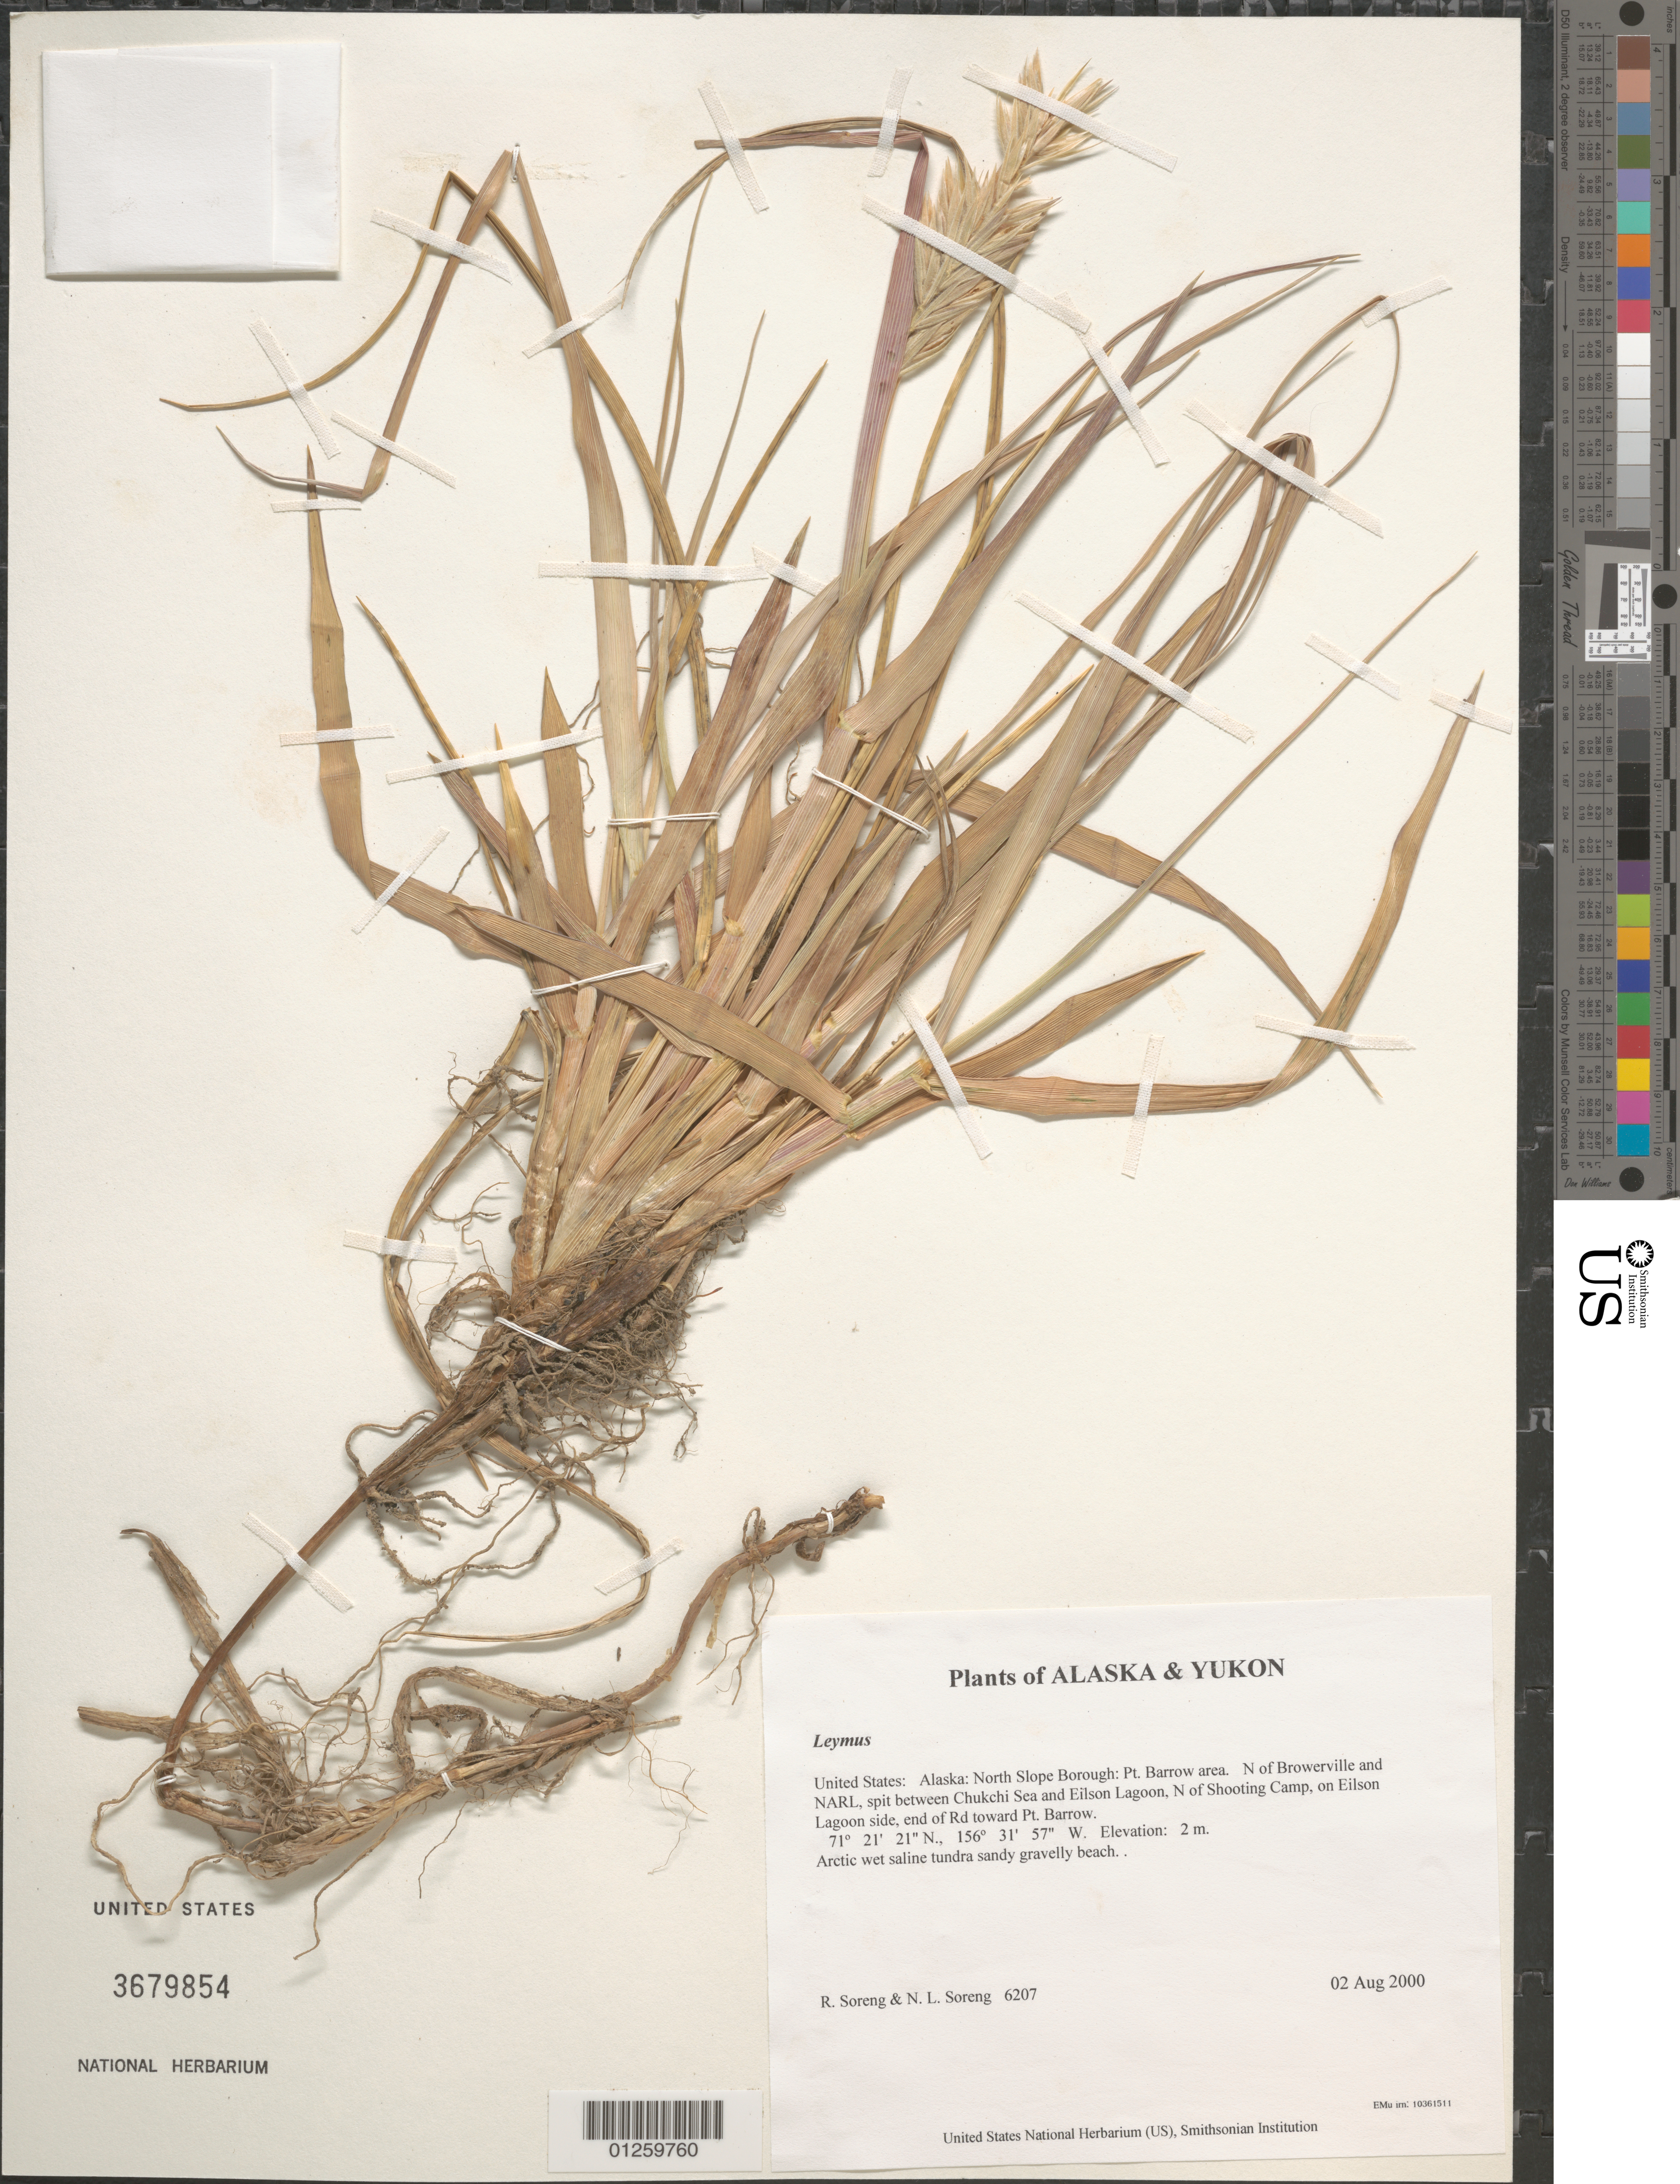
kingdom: Plantae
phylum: Tracheophyta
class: Liliopsida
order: Poales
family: Poaceae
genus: Leymus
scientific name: Leymus sp.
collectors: R. J. Soreng & N. L. Soreng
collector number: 6207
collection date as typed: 02 Aug 2000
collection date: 2000-08-02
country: United States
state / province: Alaska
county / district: North Slope Borough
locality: Pt. Barrow area. N of Browerville and NARL, spit between Chukchi Sea and Eilson Lagoon, N of Shooting Camp, on Eilson Lagoon side, end of Rd toward Pt. Barrow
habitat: Arctic wet saline tundra sandy gravelly beach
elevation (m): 2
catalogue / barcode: US 3679854